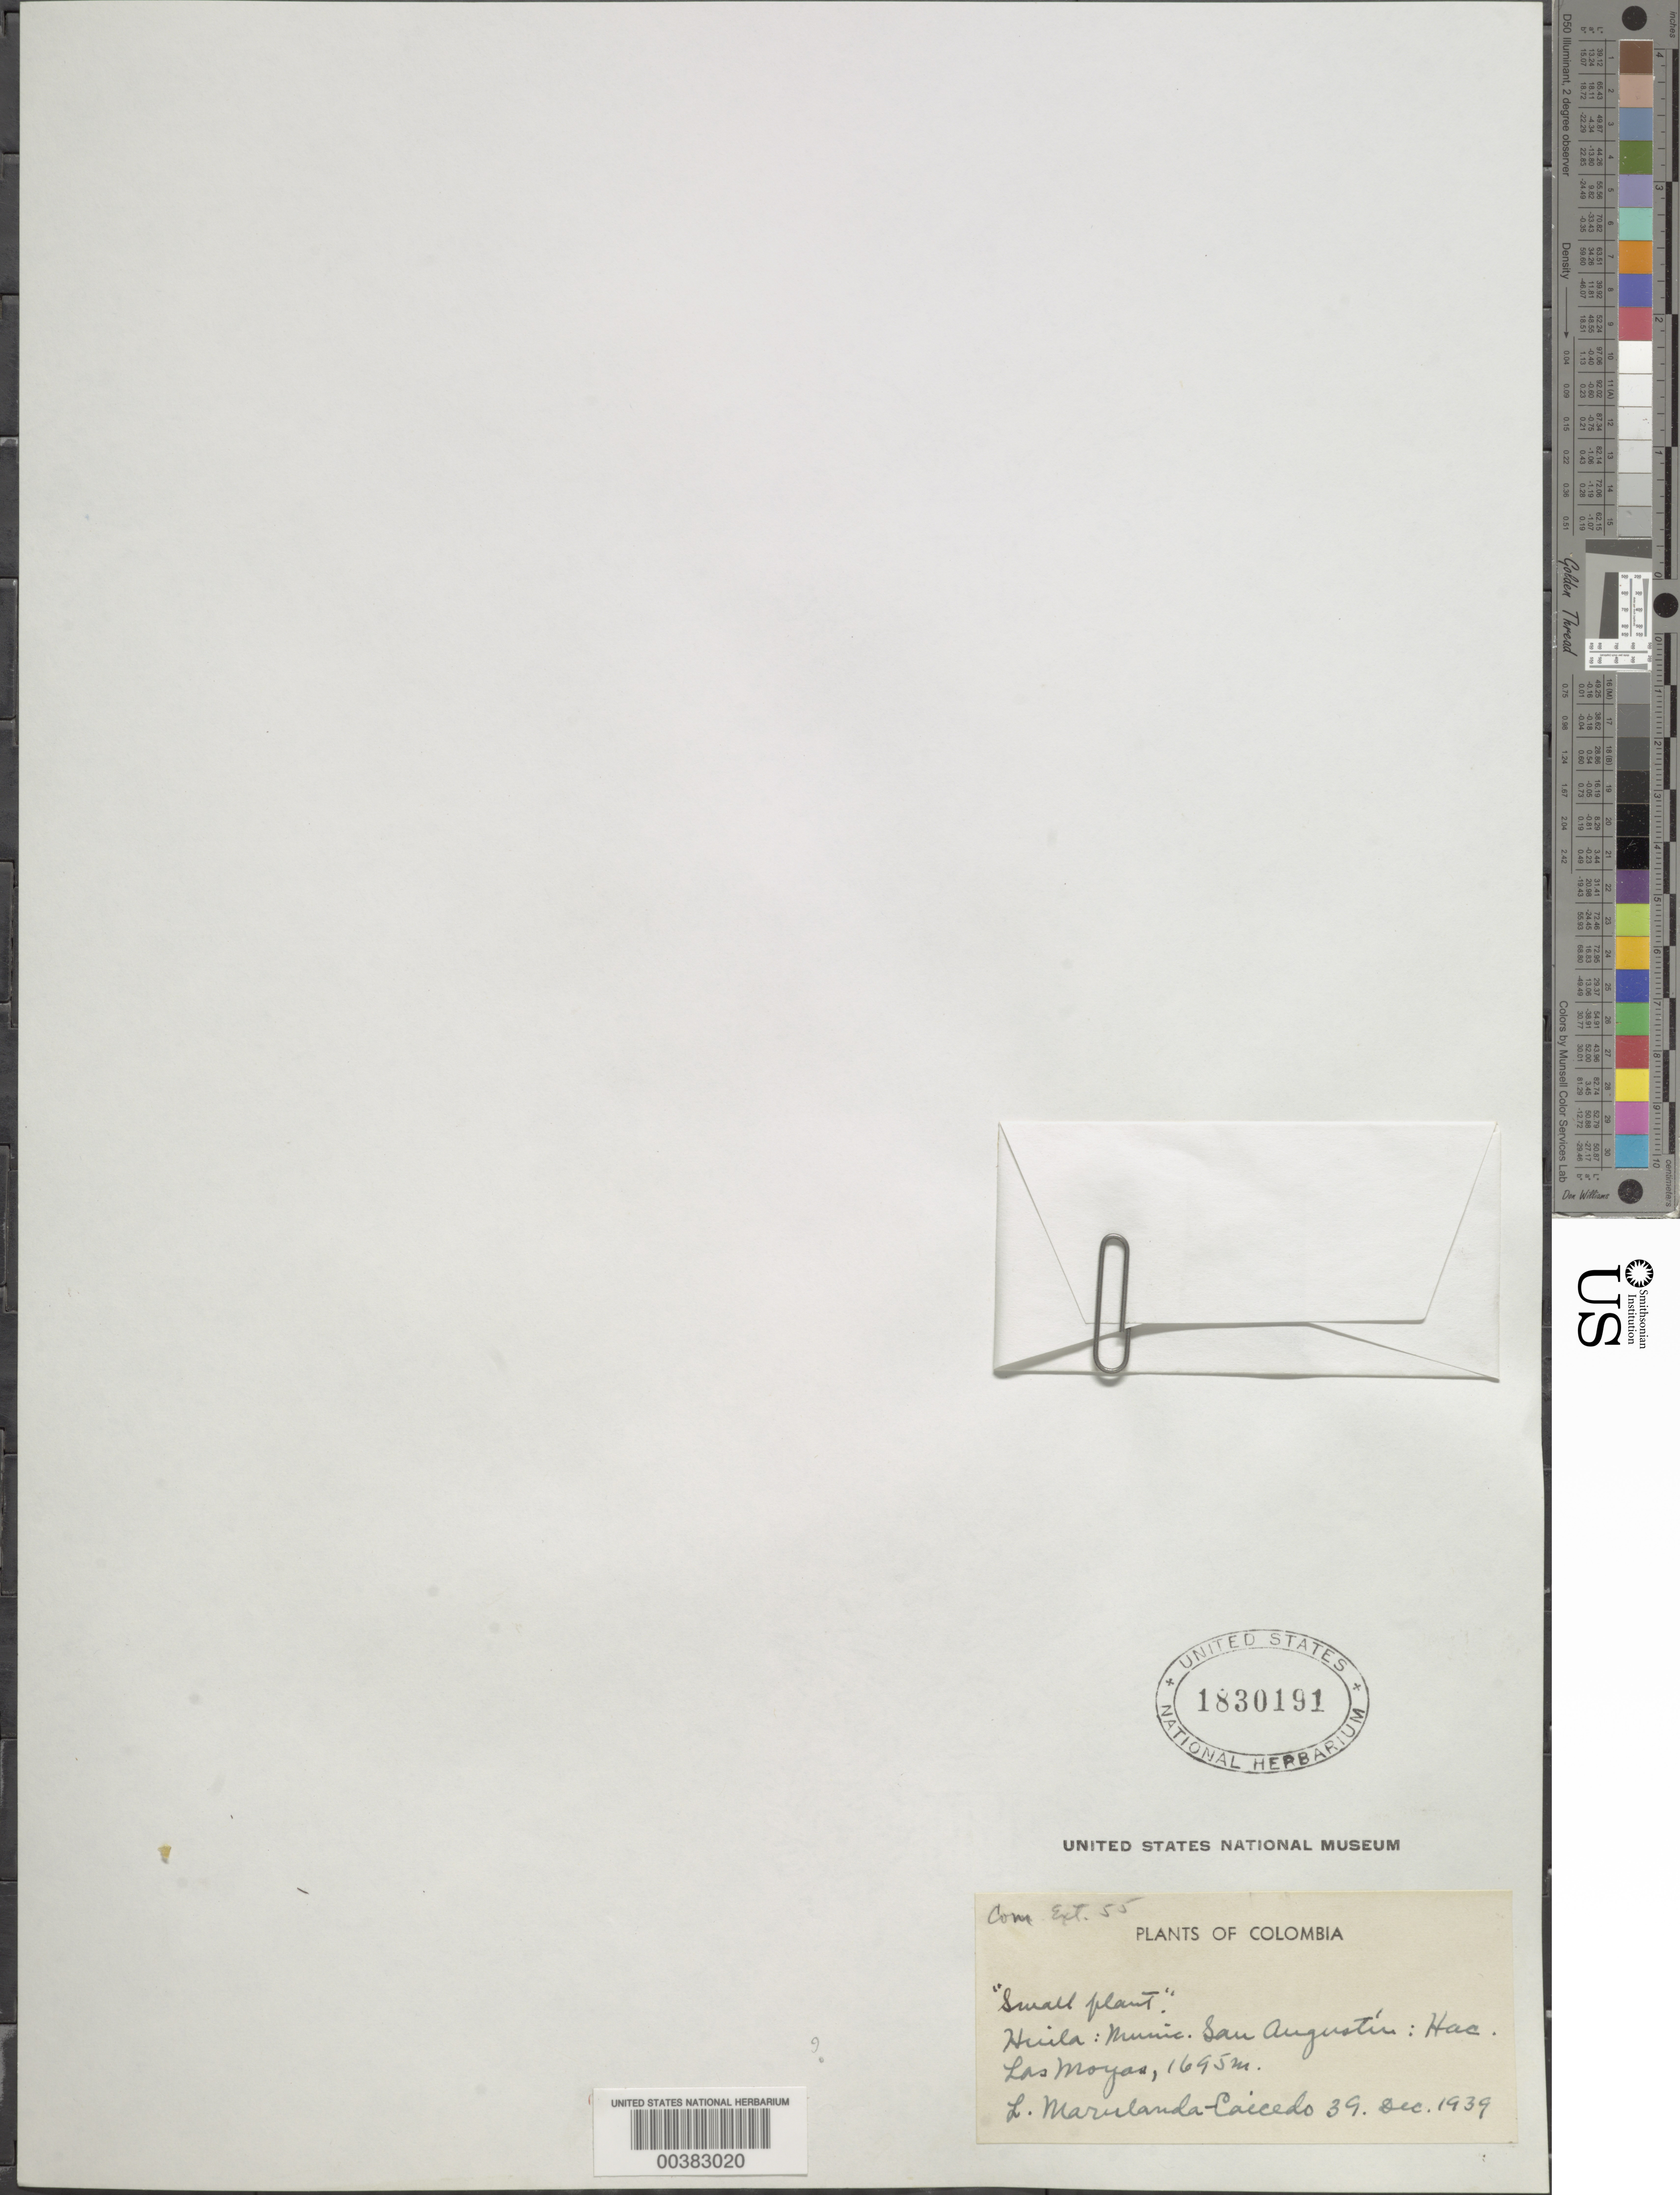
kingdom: Plantae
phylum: Tracheophyta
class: Magnoliopsida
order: Fabales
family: Fabaceae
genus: Caesalpinia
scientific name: Caesalpinia cassioides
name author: Willd.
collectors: L. Marulanda Caicedo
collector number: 39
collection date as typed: Dec 1939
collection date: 1939-12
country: Colombia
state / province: Huila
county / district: San Agustín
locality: Hac. Las Moyas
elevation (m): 1695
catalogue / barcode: US 1830191